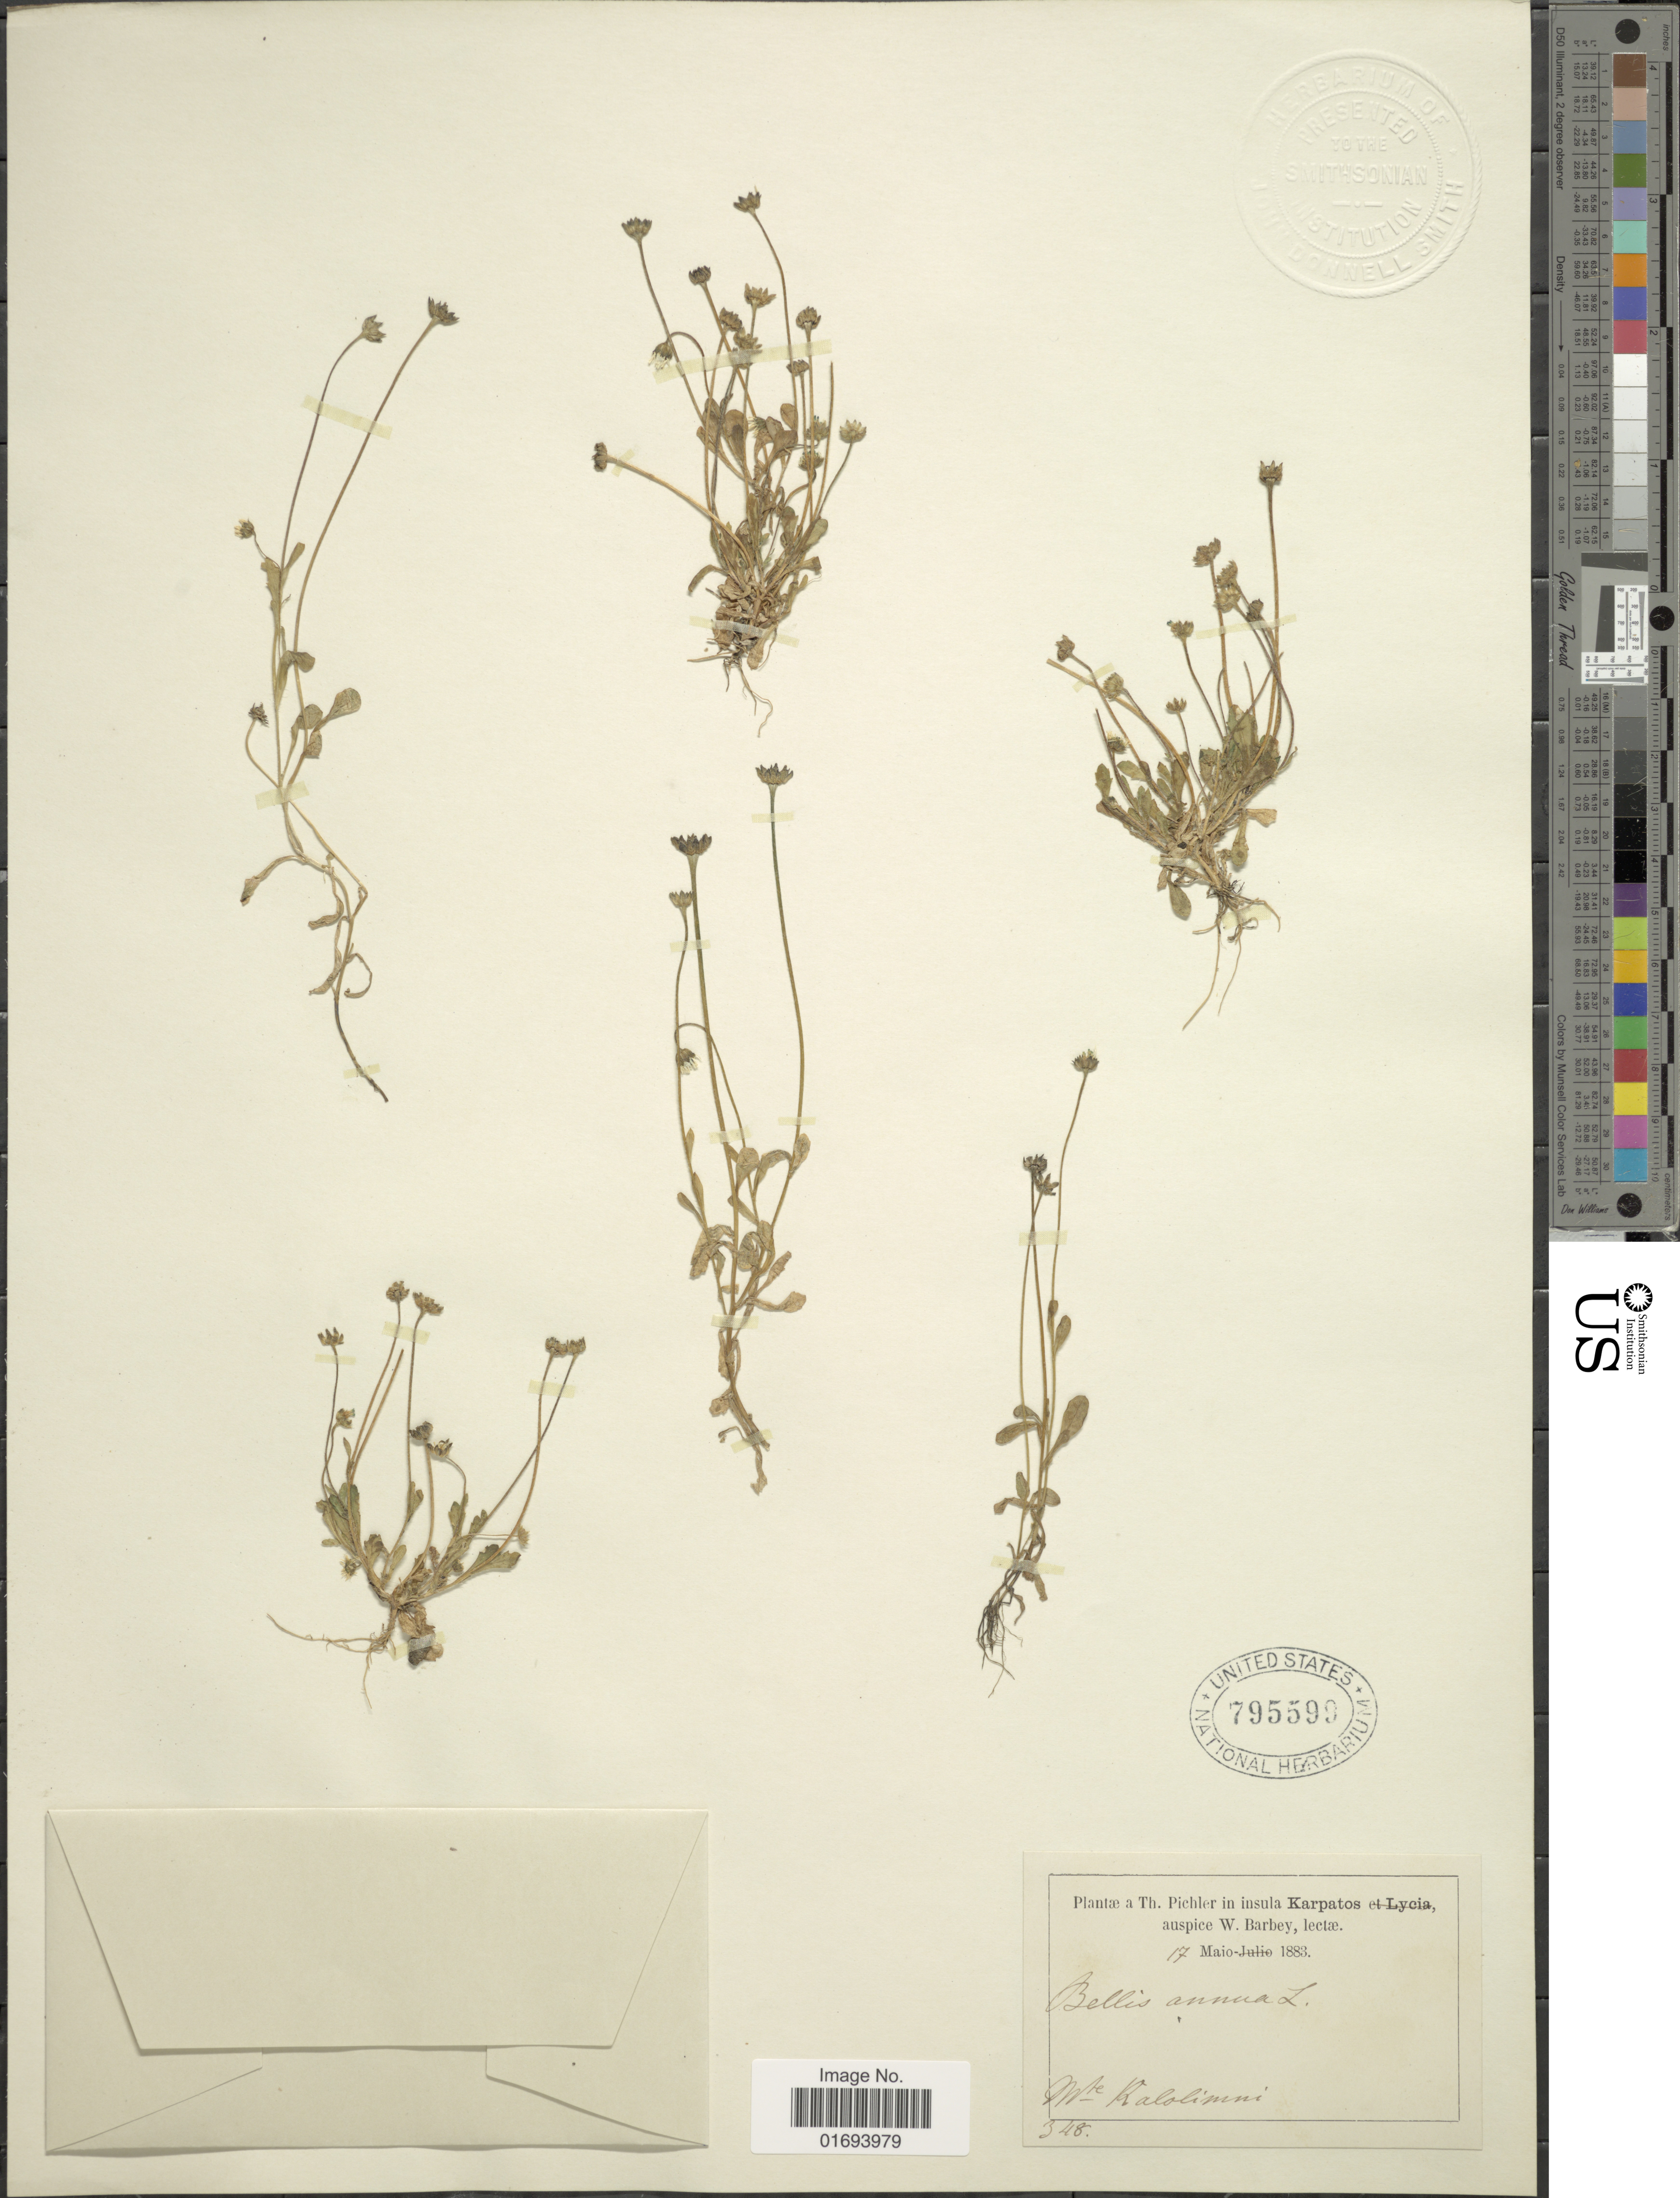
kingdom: Plantae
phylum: Tracheophyta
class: Magnoliopsida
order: Asterales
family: Asteraceae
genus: Bellis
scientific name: Bellis annua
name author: L.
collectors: T. Pichler & W. Barbey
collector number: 348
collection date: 1883-05-17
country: Greece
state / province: South Aegean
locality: Th. Pichler in insula Karpatos. Mte Kalolimni.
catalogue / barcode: US 795599